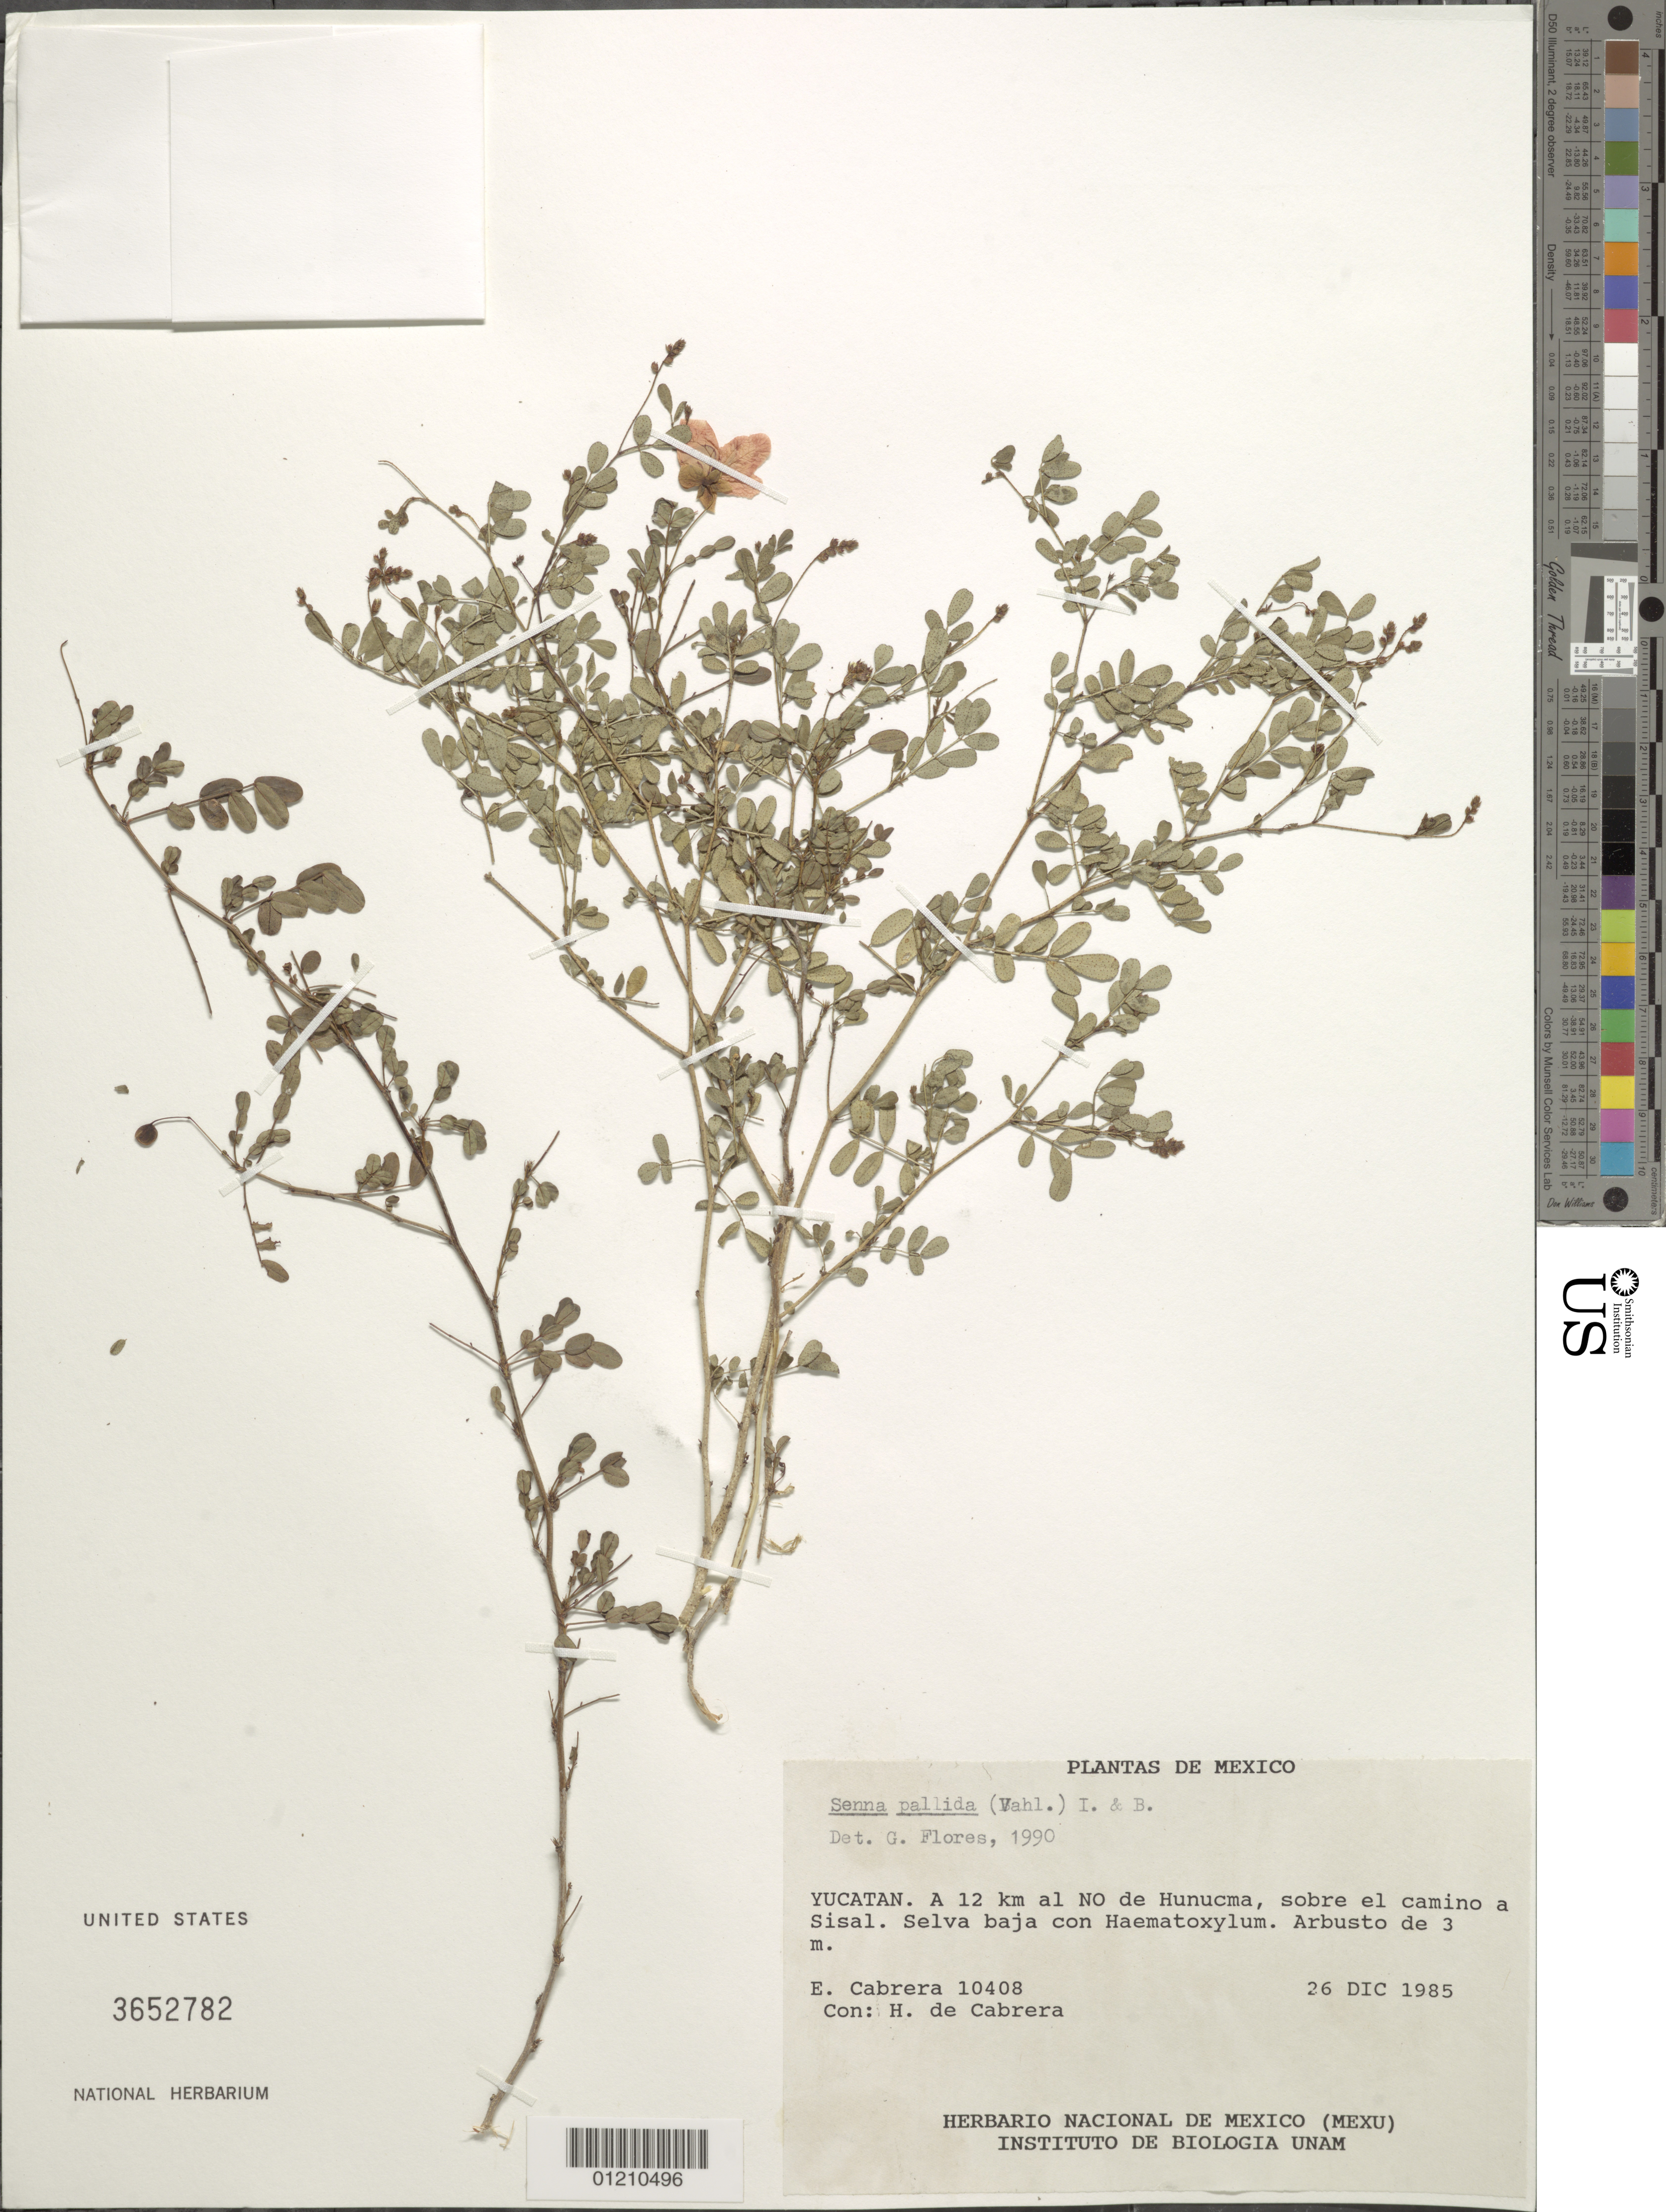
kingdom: Plantae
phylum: Tracheophyta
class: Magnoliopsida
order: Fabales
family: Fabaceae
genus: Senna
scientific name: Senna pallida var. pallida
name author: (Vahl) H.S. Irwin & Barneby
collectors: E. Cabrera & H. de Cabrera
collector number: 10408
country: Mexico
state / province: Yucatán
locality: At 12 km al No de Hanucma, sobre el camino a Sisal.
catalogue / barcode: US 3652782